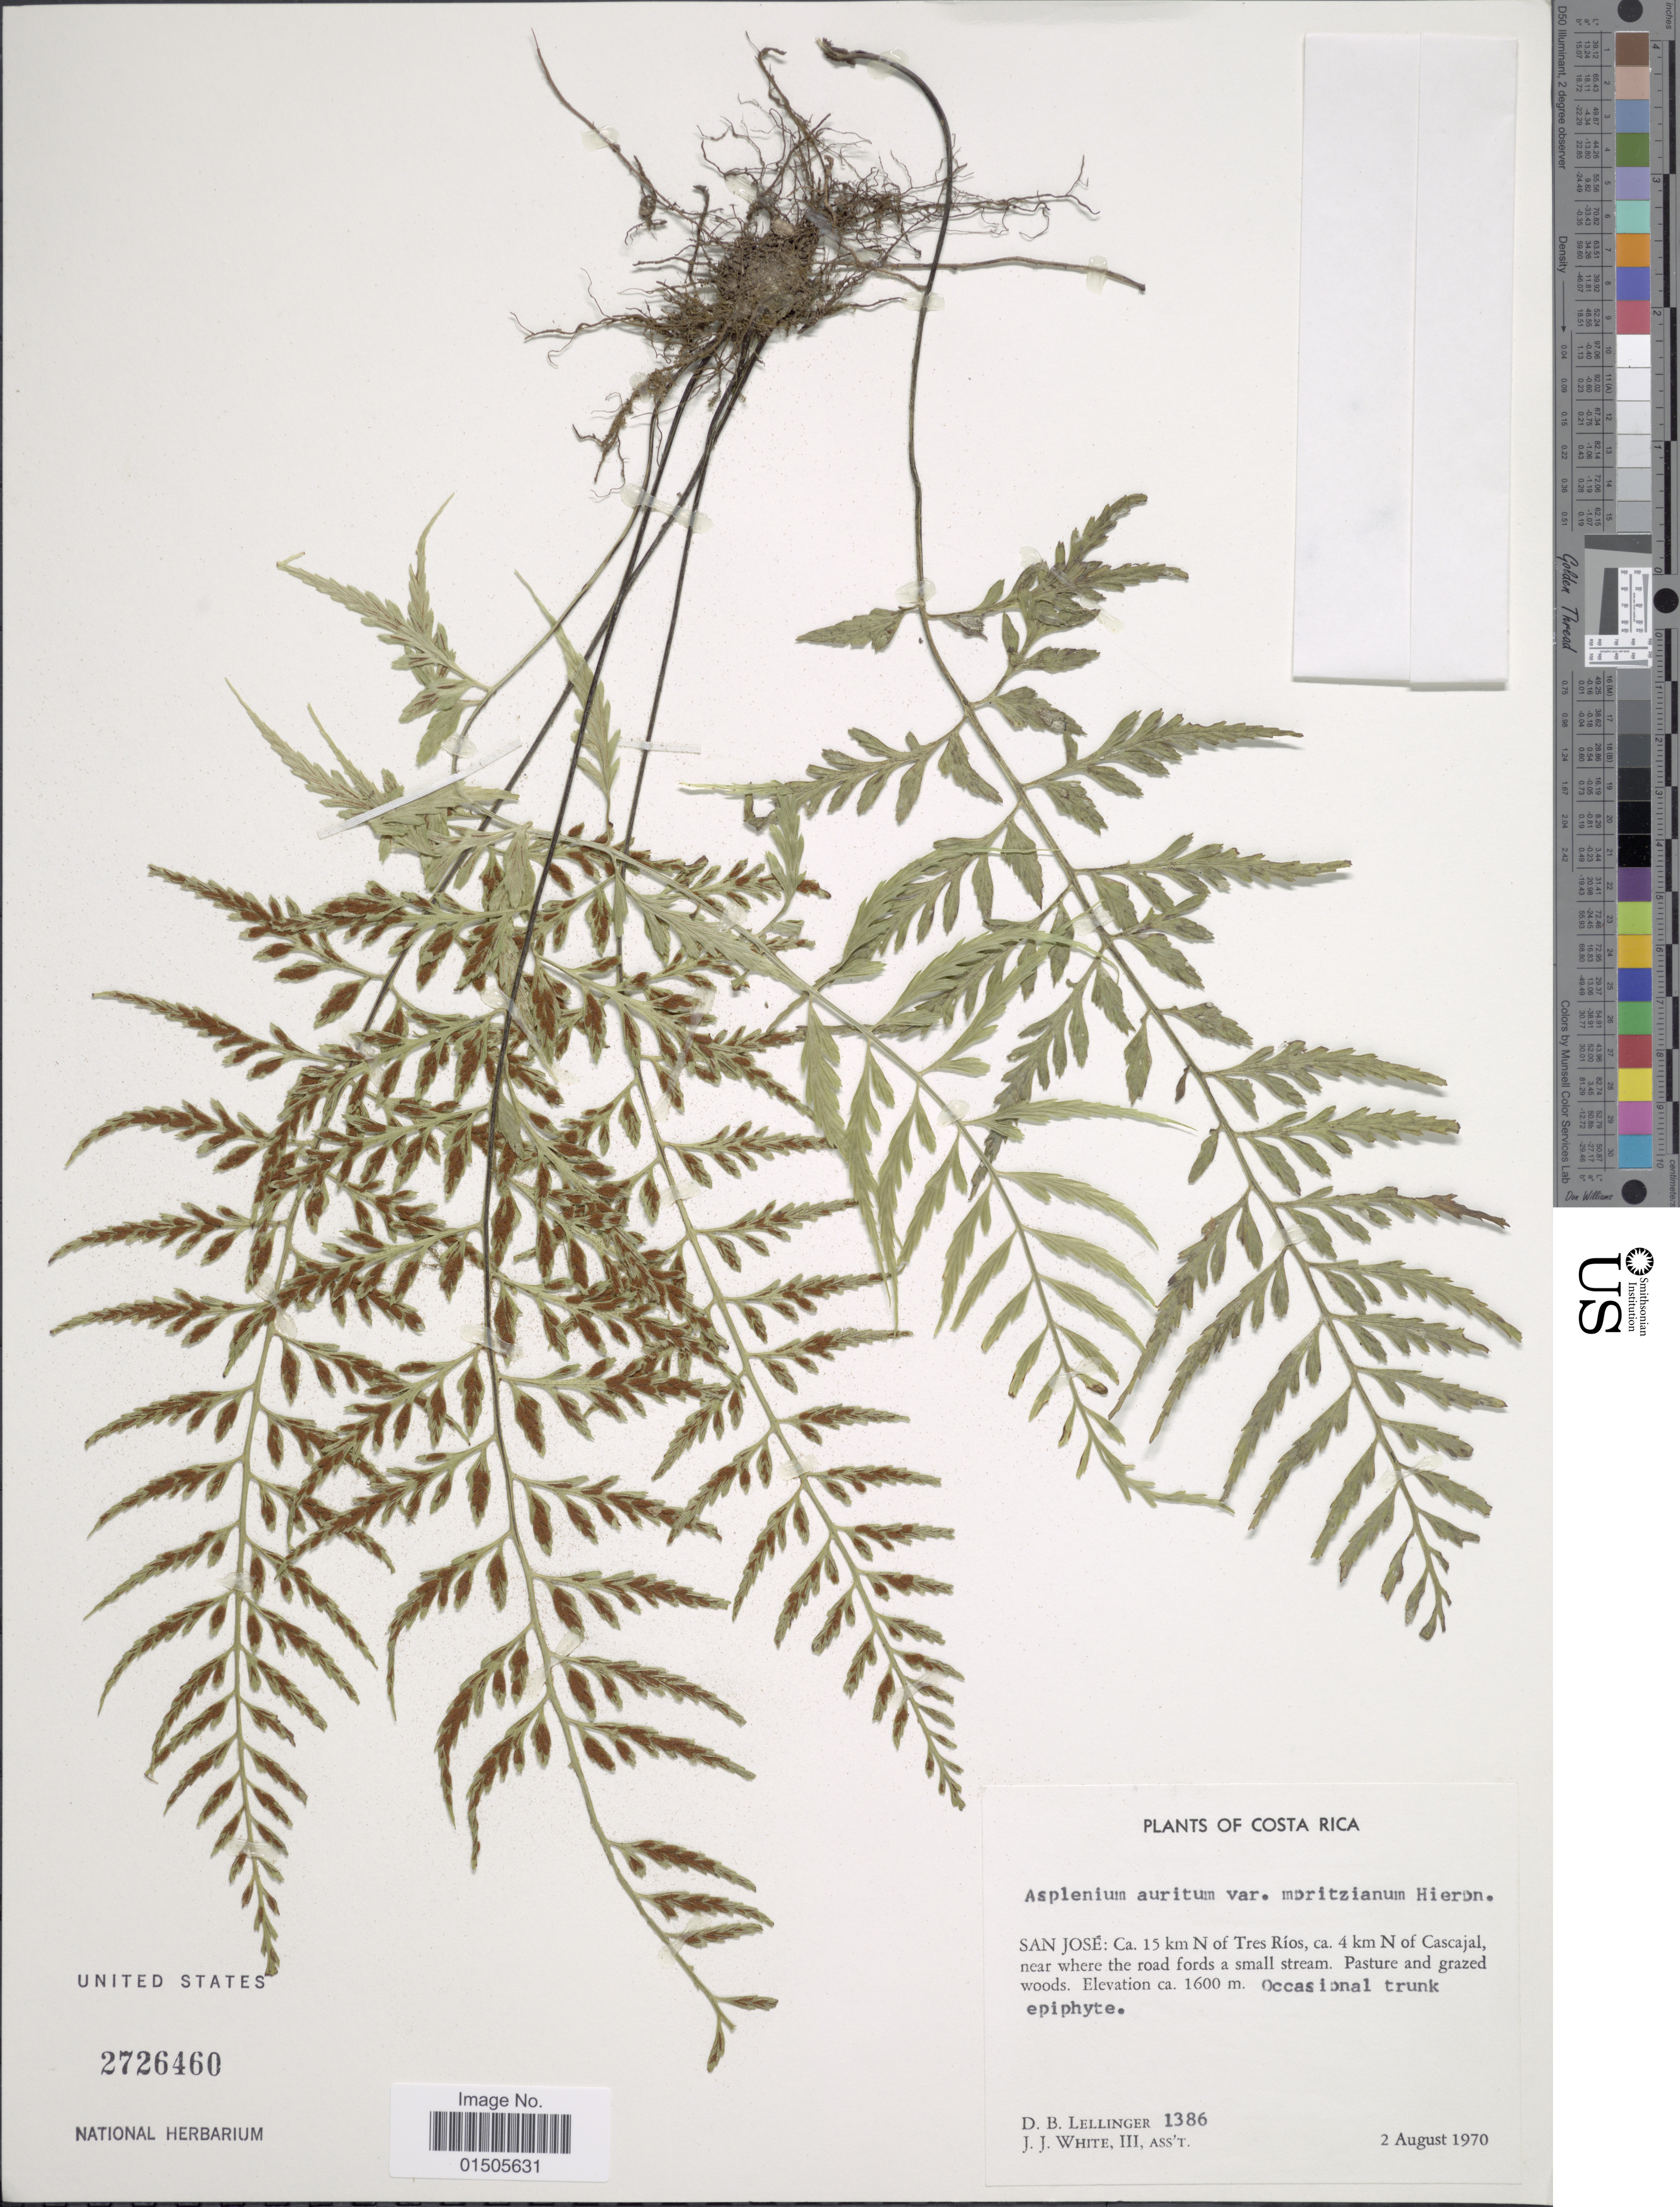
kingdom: Plantae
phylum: Tracheophyta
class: Polypodiopsida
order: Polypodiales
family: Aspleniaceae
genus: Asplenium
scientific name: Asplenium auritum var. moritzianum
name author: Hieron.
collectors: D. B. Lellinger & J. J. White III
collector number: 1386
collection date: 1970-08-02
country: Costa Rica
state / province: San José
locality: Ca. 15 km N of Tres Rios, ca. 4 km N of Cascajal, near where the road fords a small stream. Pasture gazed woods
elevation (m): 1600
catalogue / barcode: US 2726460